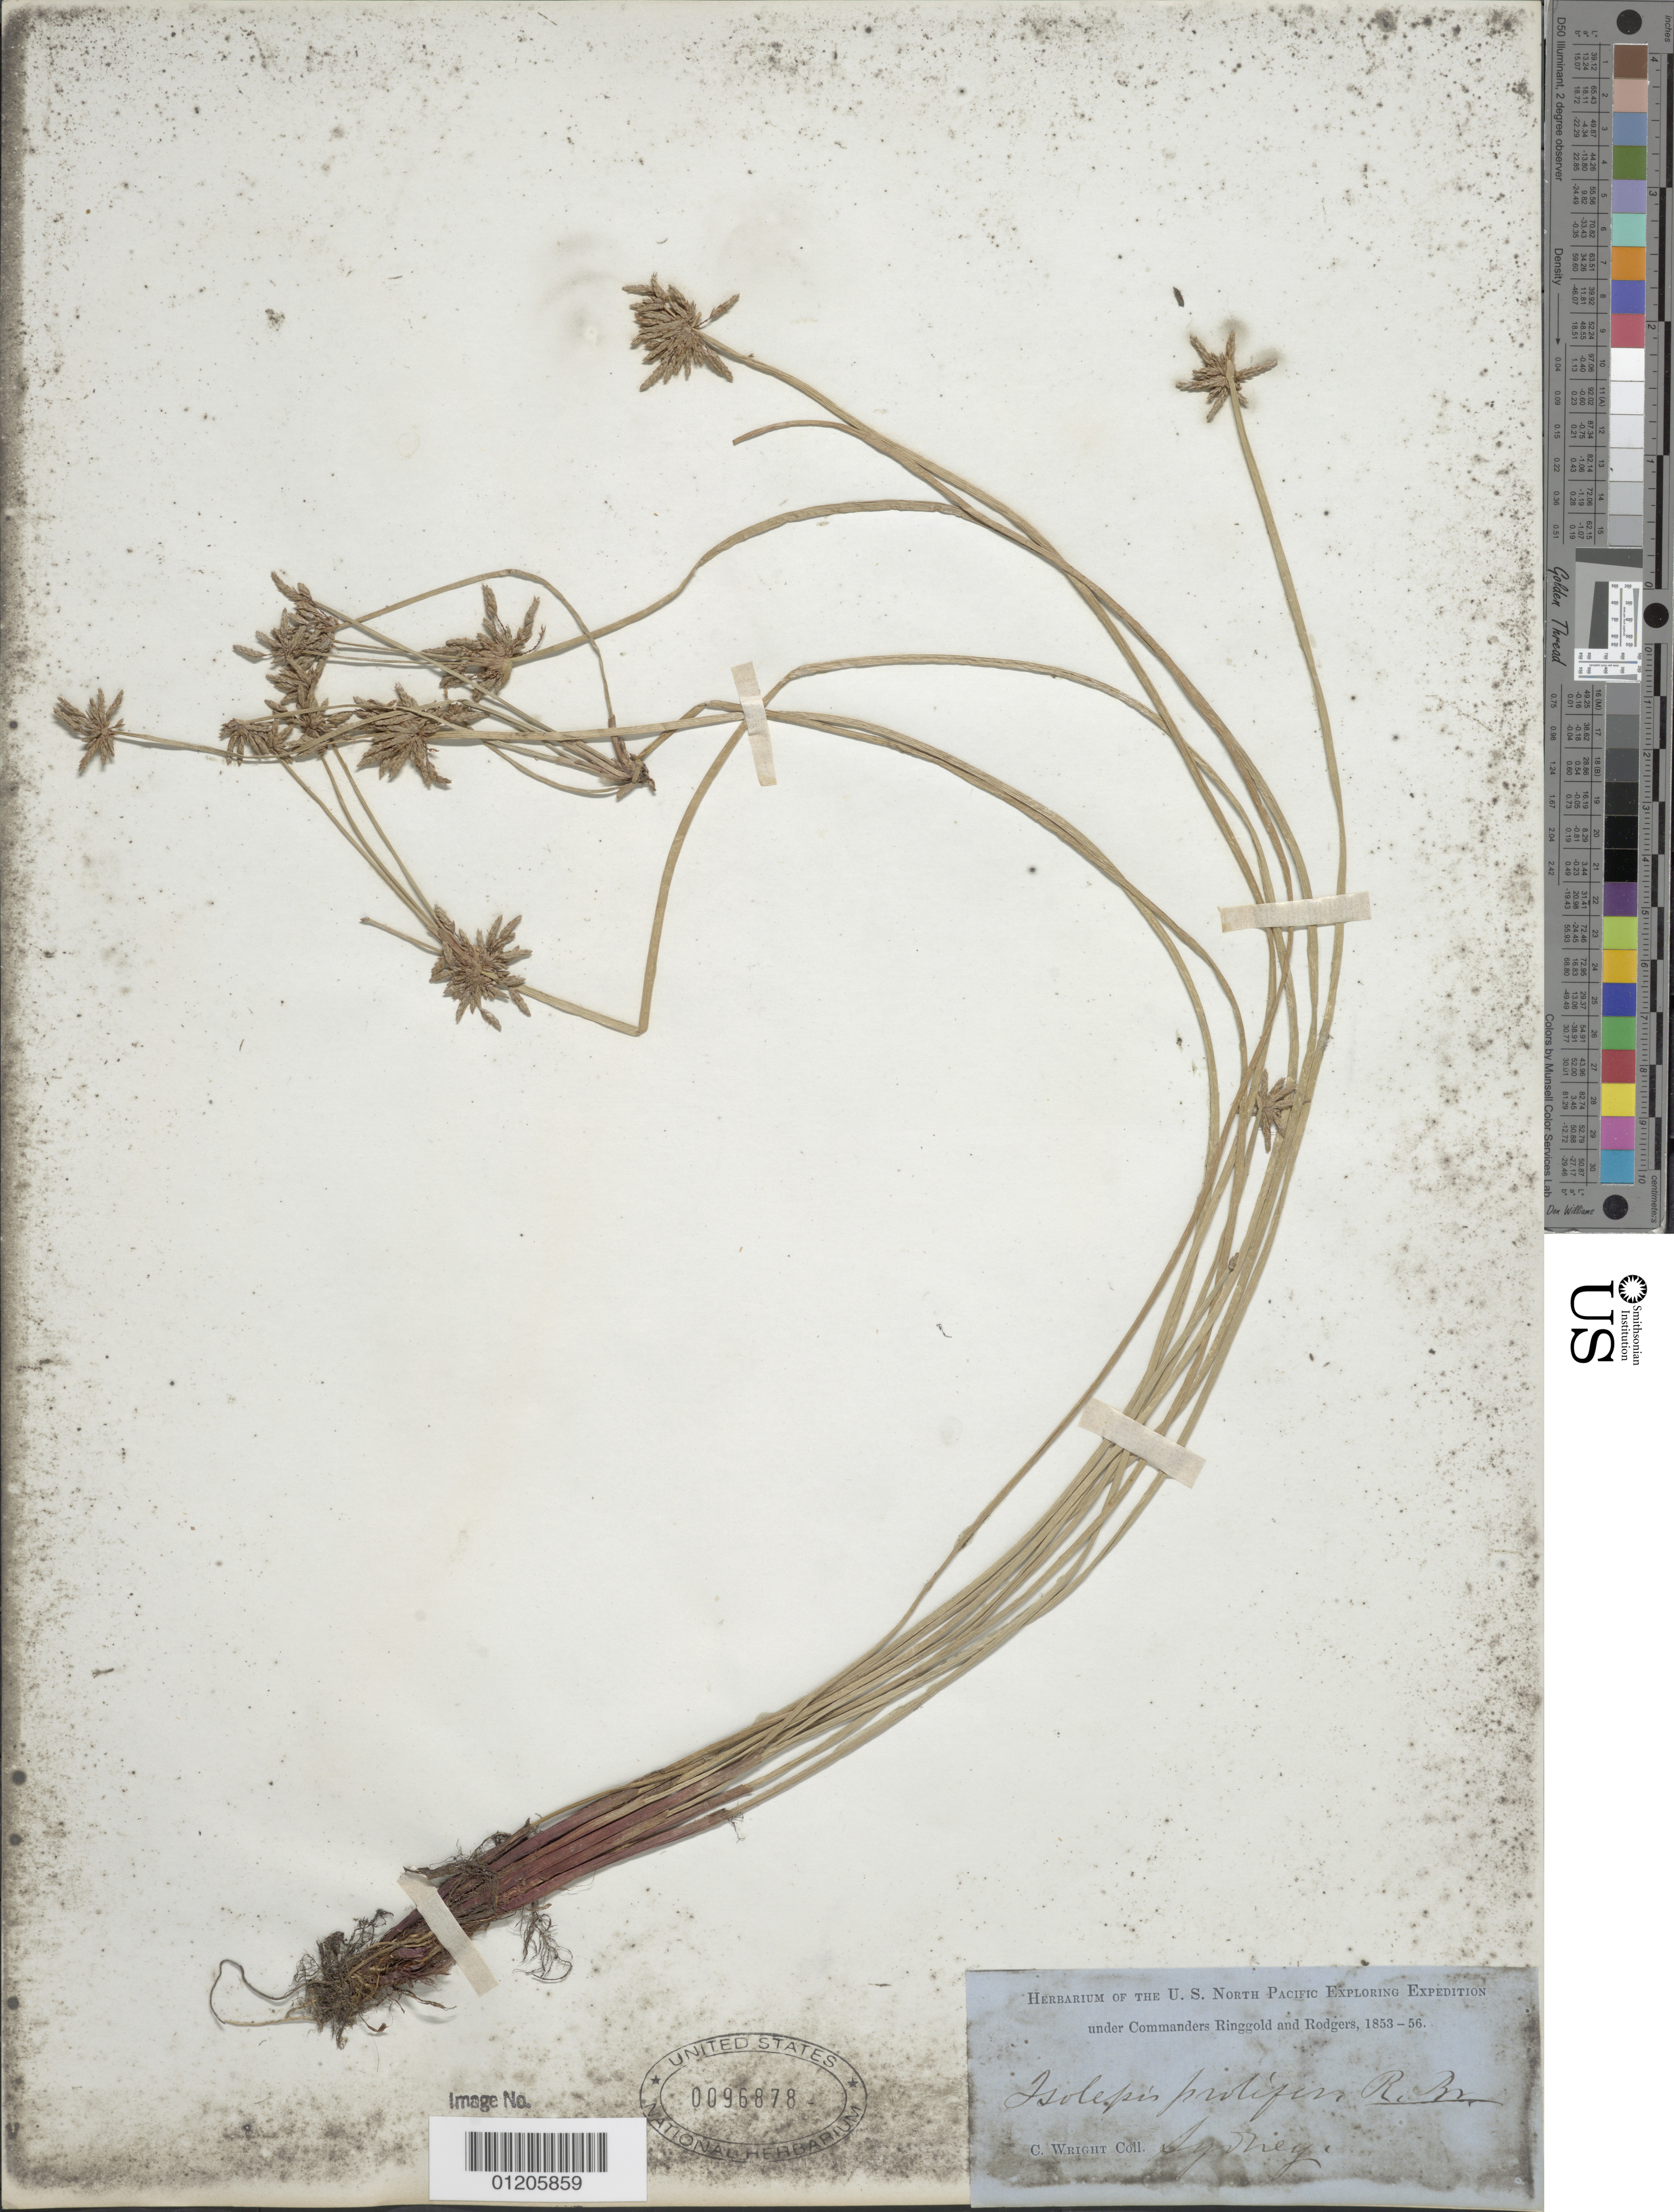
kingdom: Plantae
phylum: Tracheophyta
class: Liliopsida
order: Poales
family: Cyperaceae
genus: Isolepis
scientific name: Isolepis prolifera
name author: (Rottb.) R. Br.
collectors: C. Wright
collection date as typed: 1853 to -- -- 1856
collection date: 1853/1856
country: Australia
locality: Sydney.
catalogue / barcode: US 96878